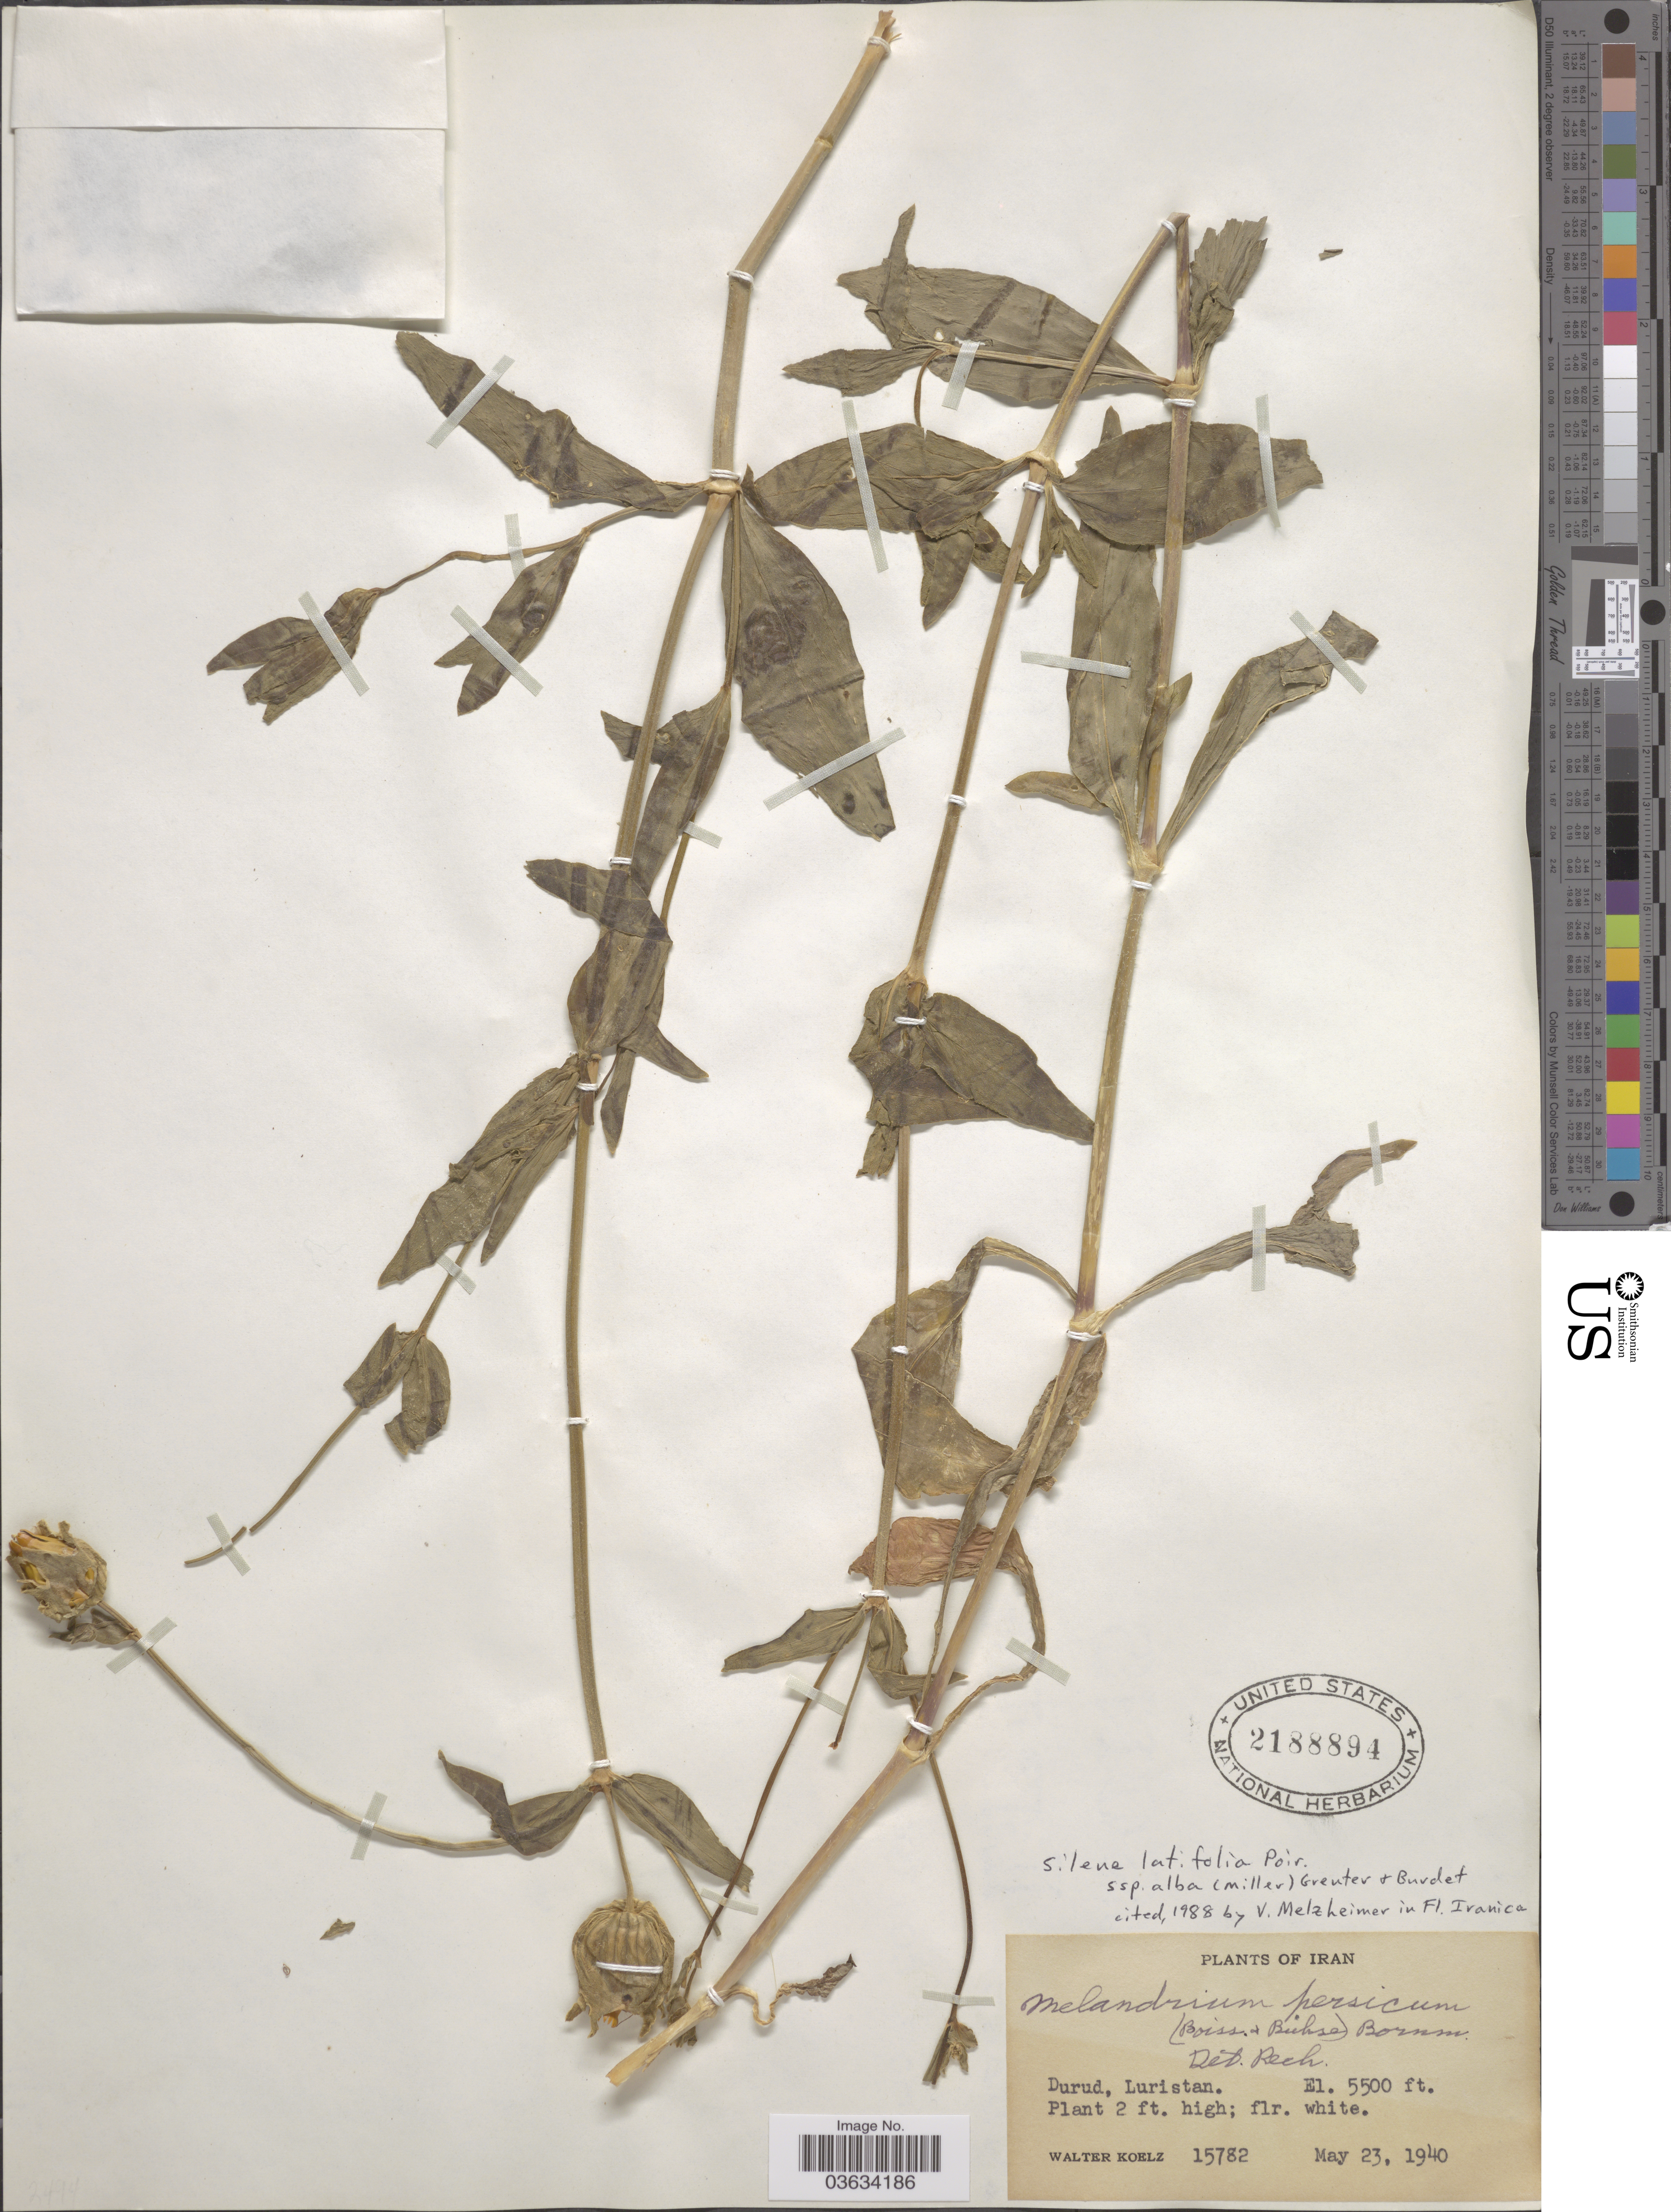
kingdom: Plantae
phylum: Tracheophyta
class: Magnoliopsida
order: Caryophyllales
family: Caryophyllaceae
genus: Silene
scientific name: Silene latifolia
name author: Poir.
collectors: W. N. Koelz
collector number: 15782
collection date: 1940-05-23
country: Iran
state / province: Lorestan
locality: Durud, Luristan.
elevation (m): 1676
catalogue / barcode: US 2188894